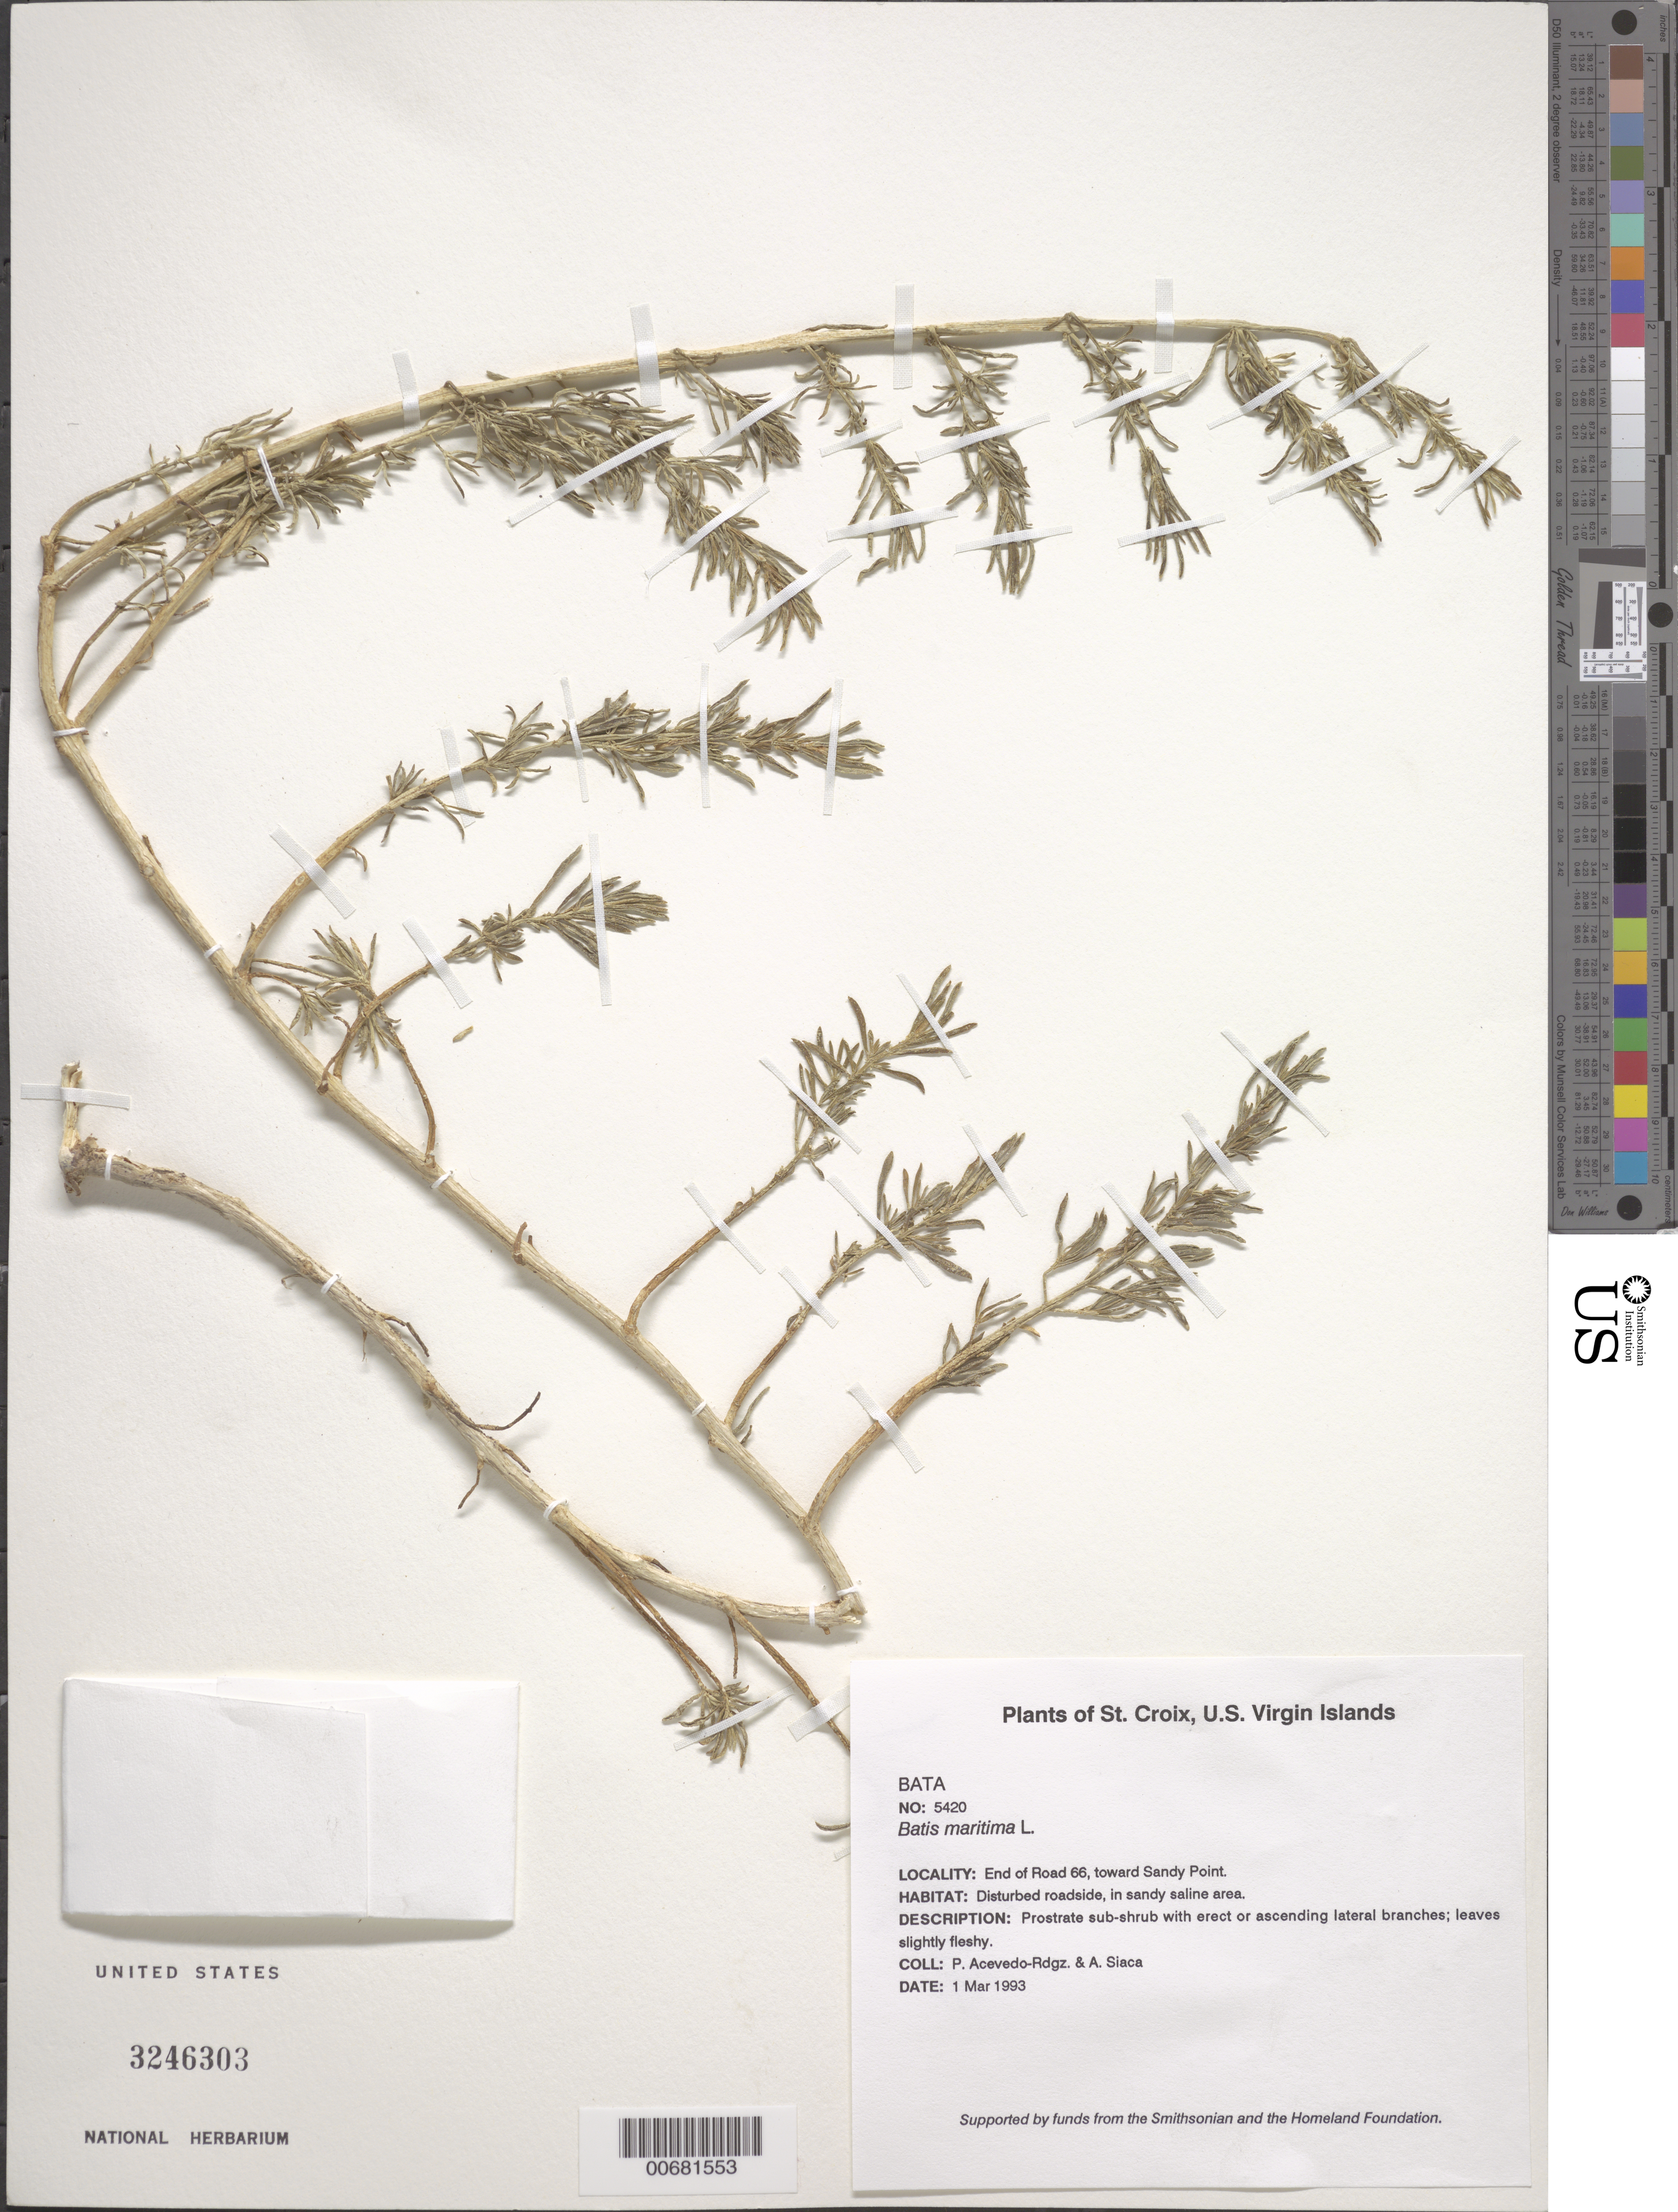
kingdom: Plantae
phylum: Tracheophyta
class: Magnoliopsida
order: Brassicales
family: Bataceae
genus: Batis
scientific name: Batis maritima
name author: L.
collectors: P. Acevedo-Rodr. & A. Siaca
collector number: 5420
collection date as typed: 01 Mar 1993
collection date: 1993-03-01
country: U.S. Virgin Islands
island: St. Croix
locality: End of Road 66, toward Sandy Point.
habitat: Disturbed roadside, in sandy saline area.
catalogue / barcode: US 3246303